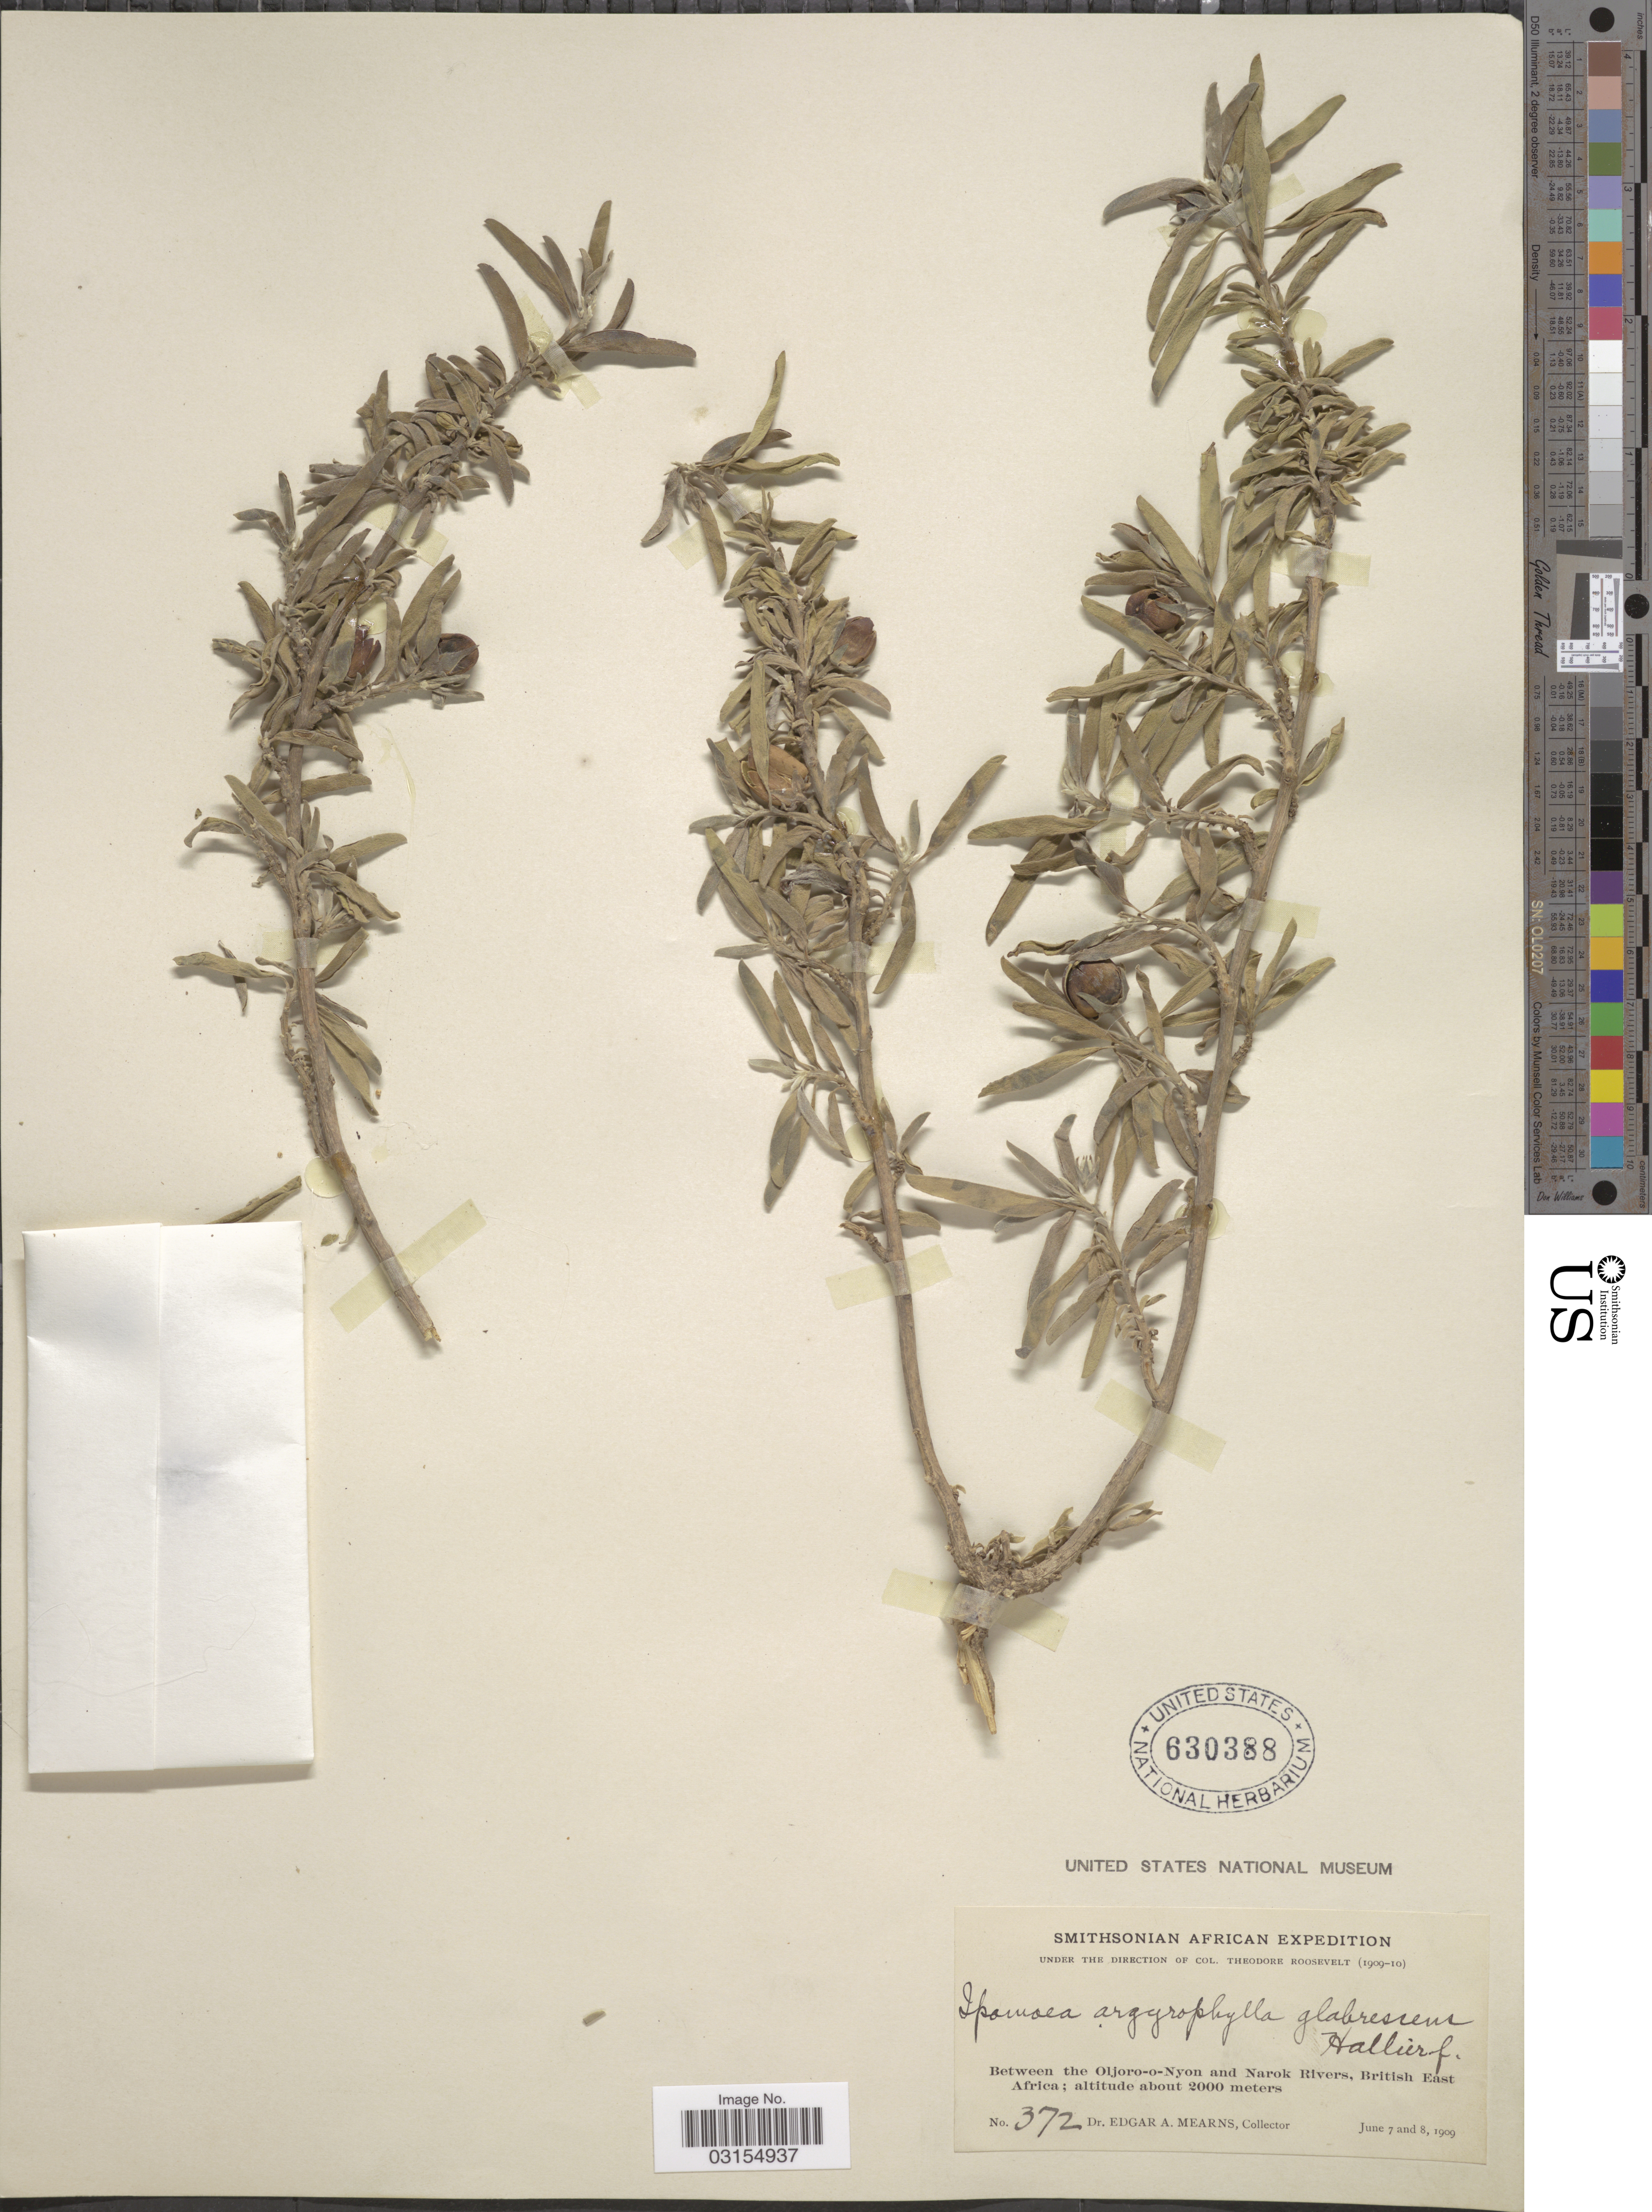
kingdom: Plantae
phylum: Tracheophyta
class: Magnoliopsida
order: Solanales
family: Convolvulaceae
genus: Ipomoea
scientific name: Ipomoea argyrophylla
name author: Vatke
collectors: E. A. Mearns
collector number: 372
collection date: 1909-06-07/1909-06-08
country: Kenya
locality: Between the Oljoro-o-Nyon and Narok Rivers, British East Africa.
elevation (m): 2000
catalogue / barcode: US 630388